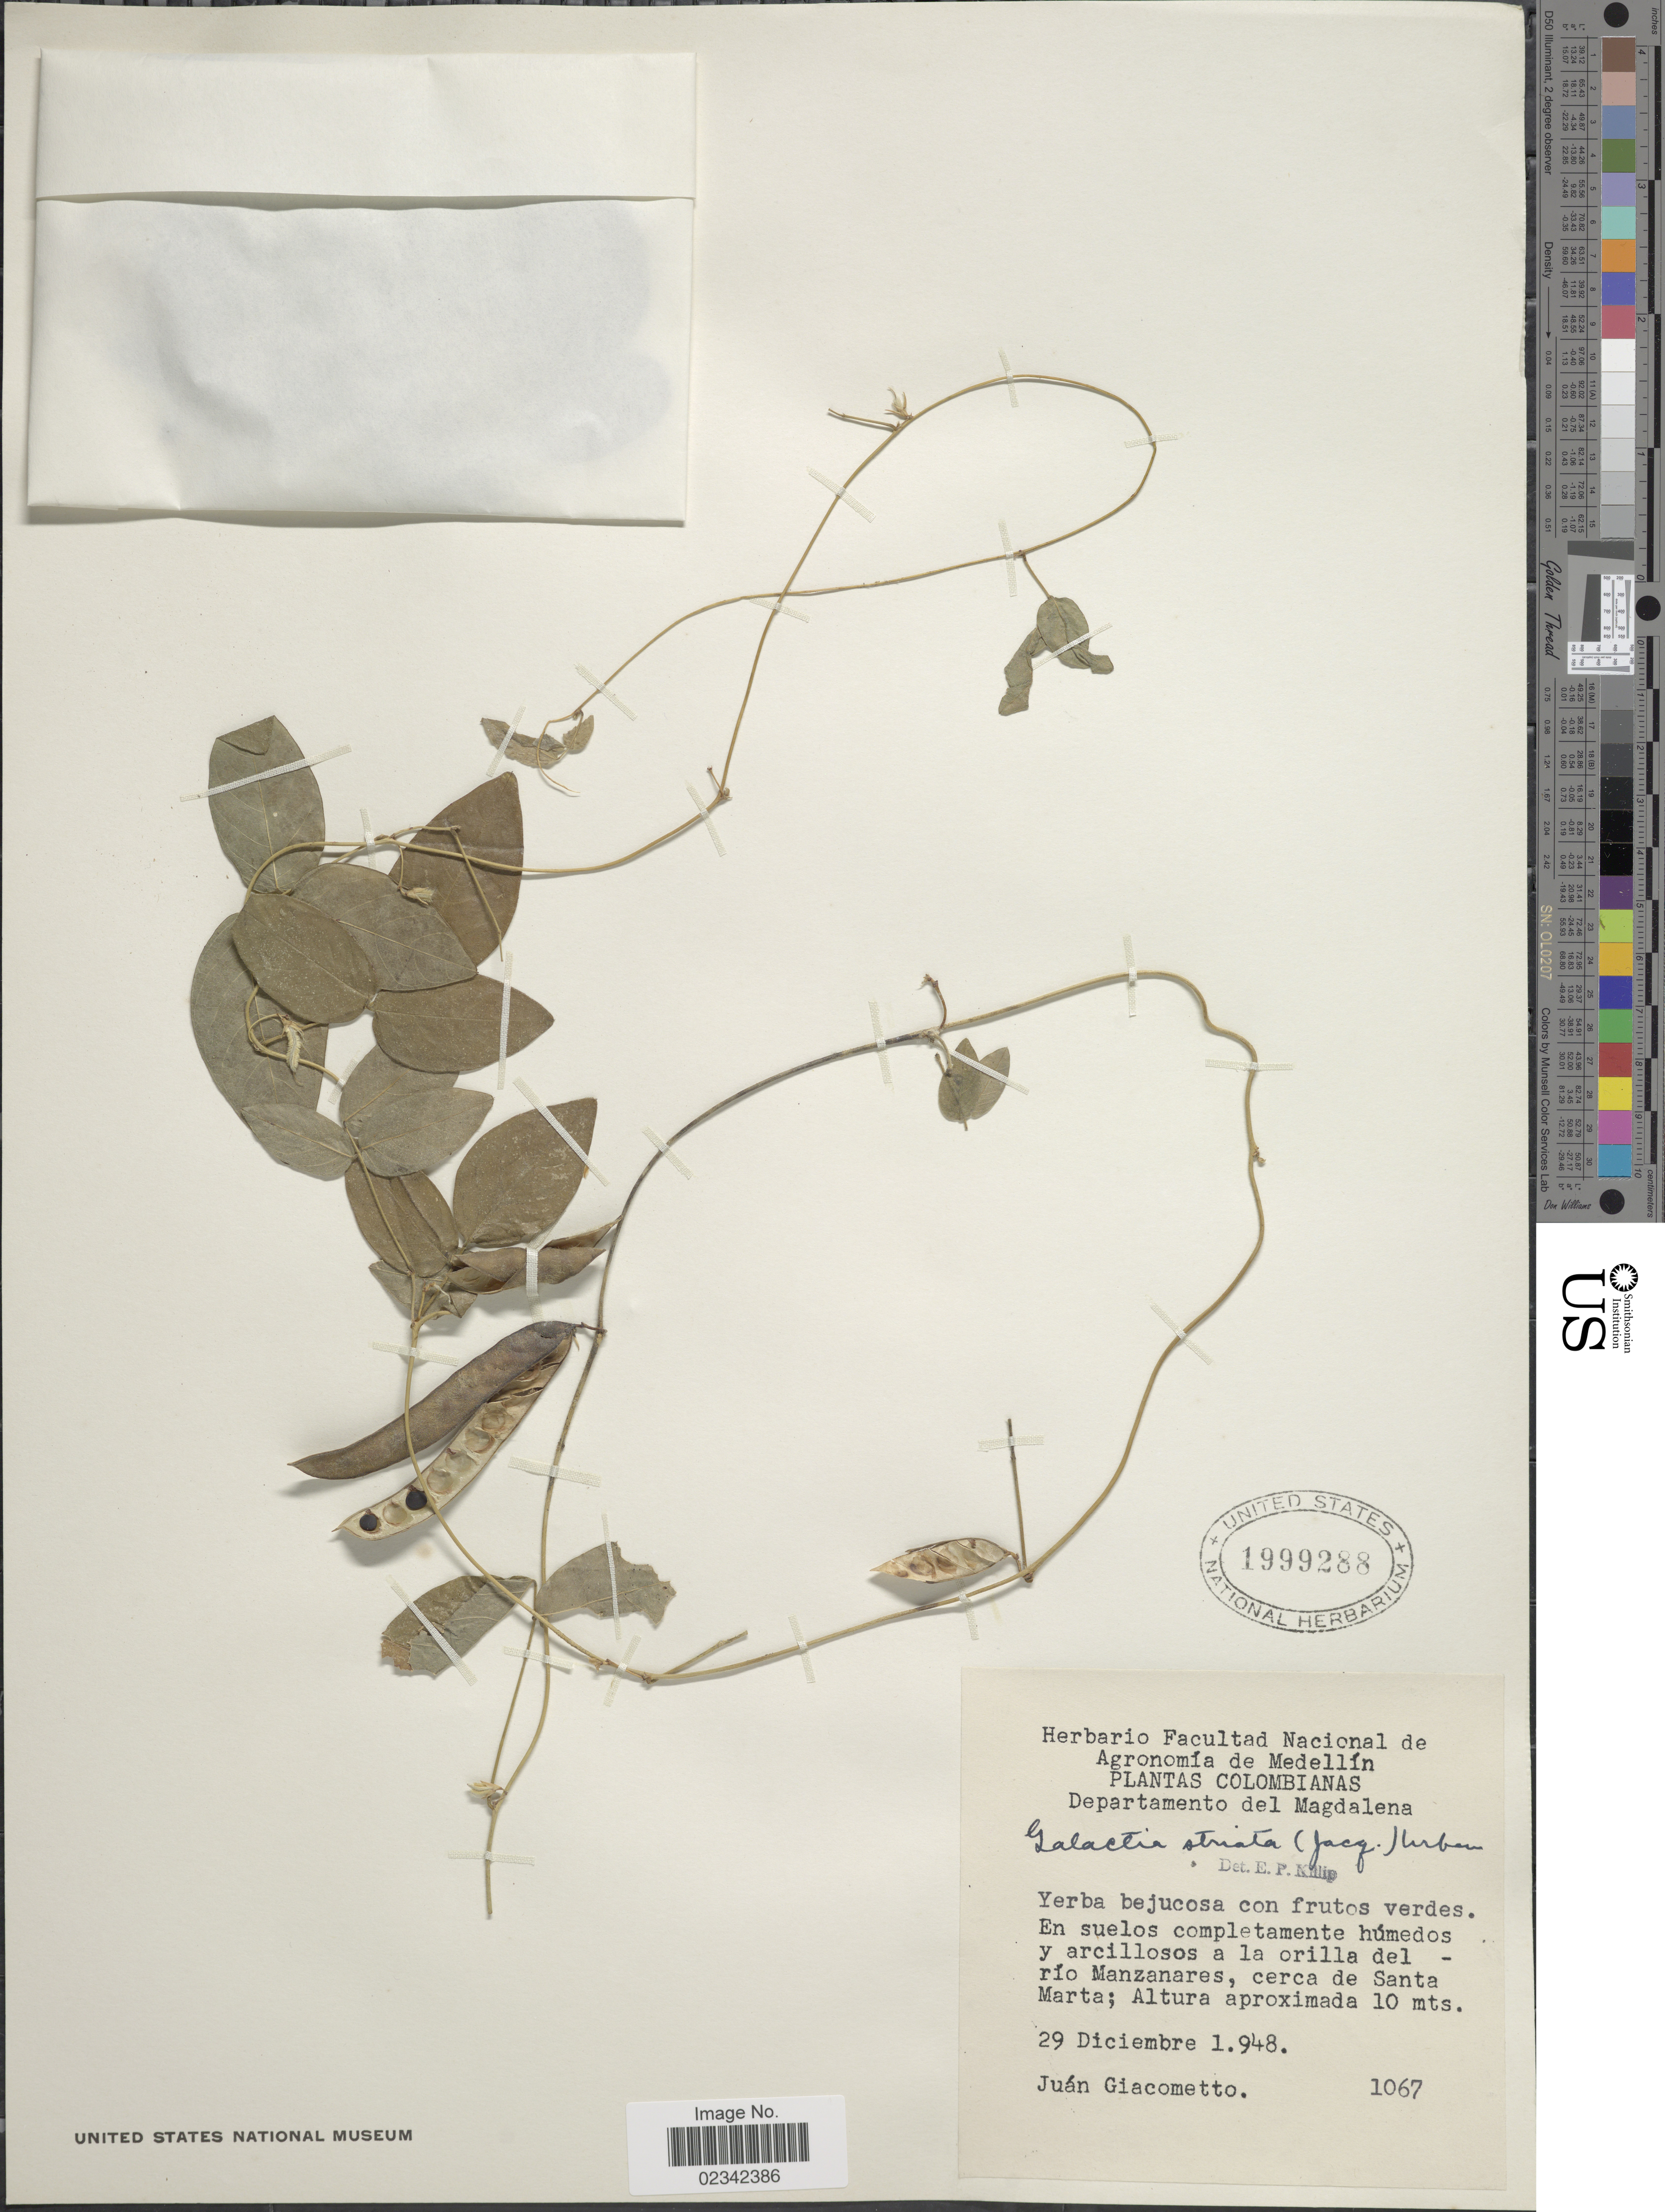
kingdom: Plantae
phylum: Tracheophyta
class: Magnoliopsida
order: Fabales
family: Fabaceae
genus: Galactia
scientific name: Galactia striata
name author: (Jacq.) Urb.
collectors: J. Giacometto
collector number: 1067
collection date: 1948-12-29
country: Colombia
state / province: Magdalena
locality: A la orilla del rio Manzanares, cerca de Sana Marta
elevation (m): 10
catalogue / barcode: US 1999288